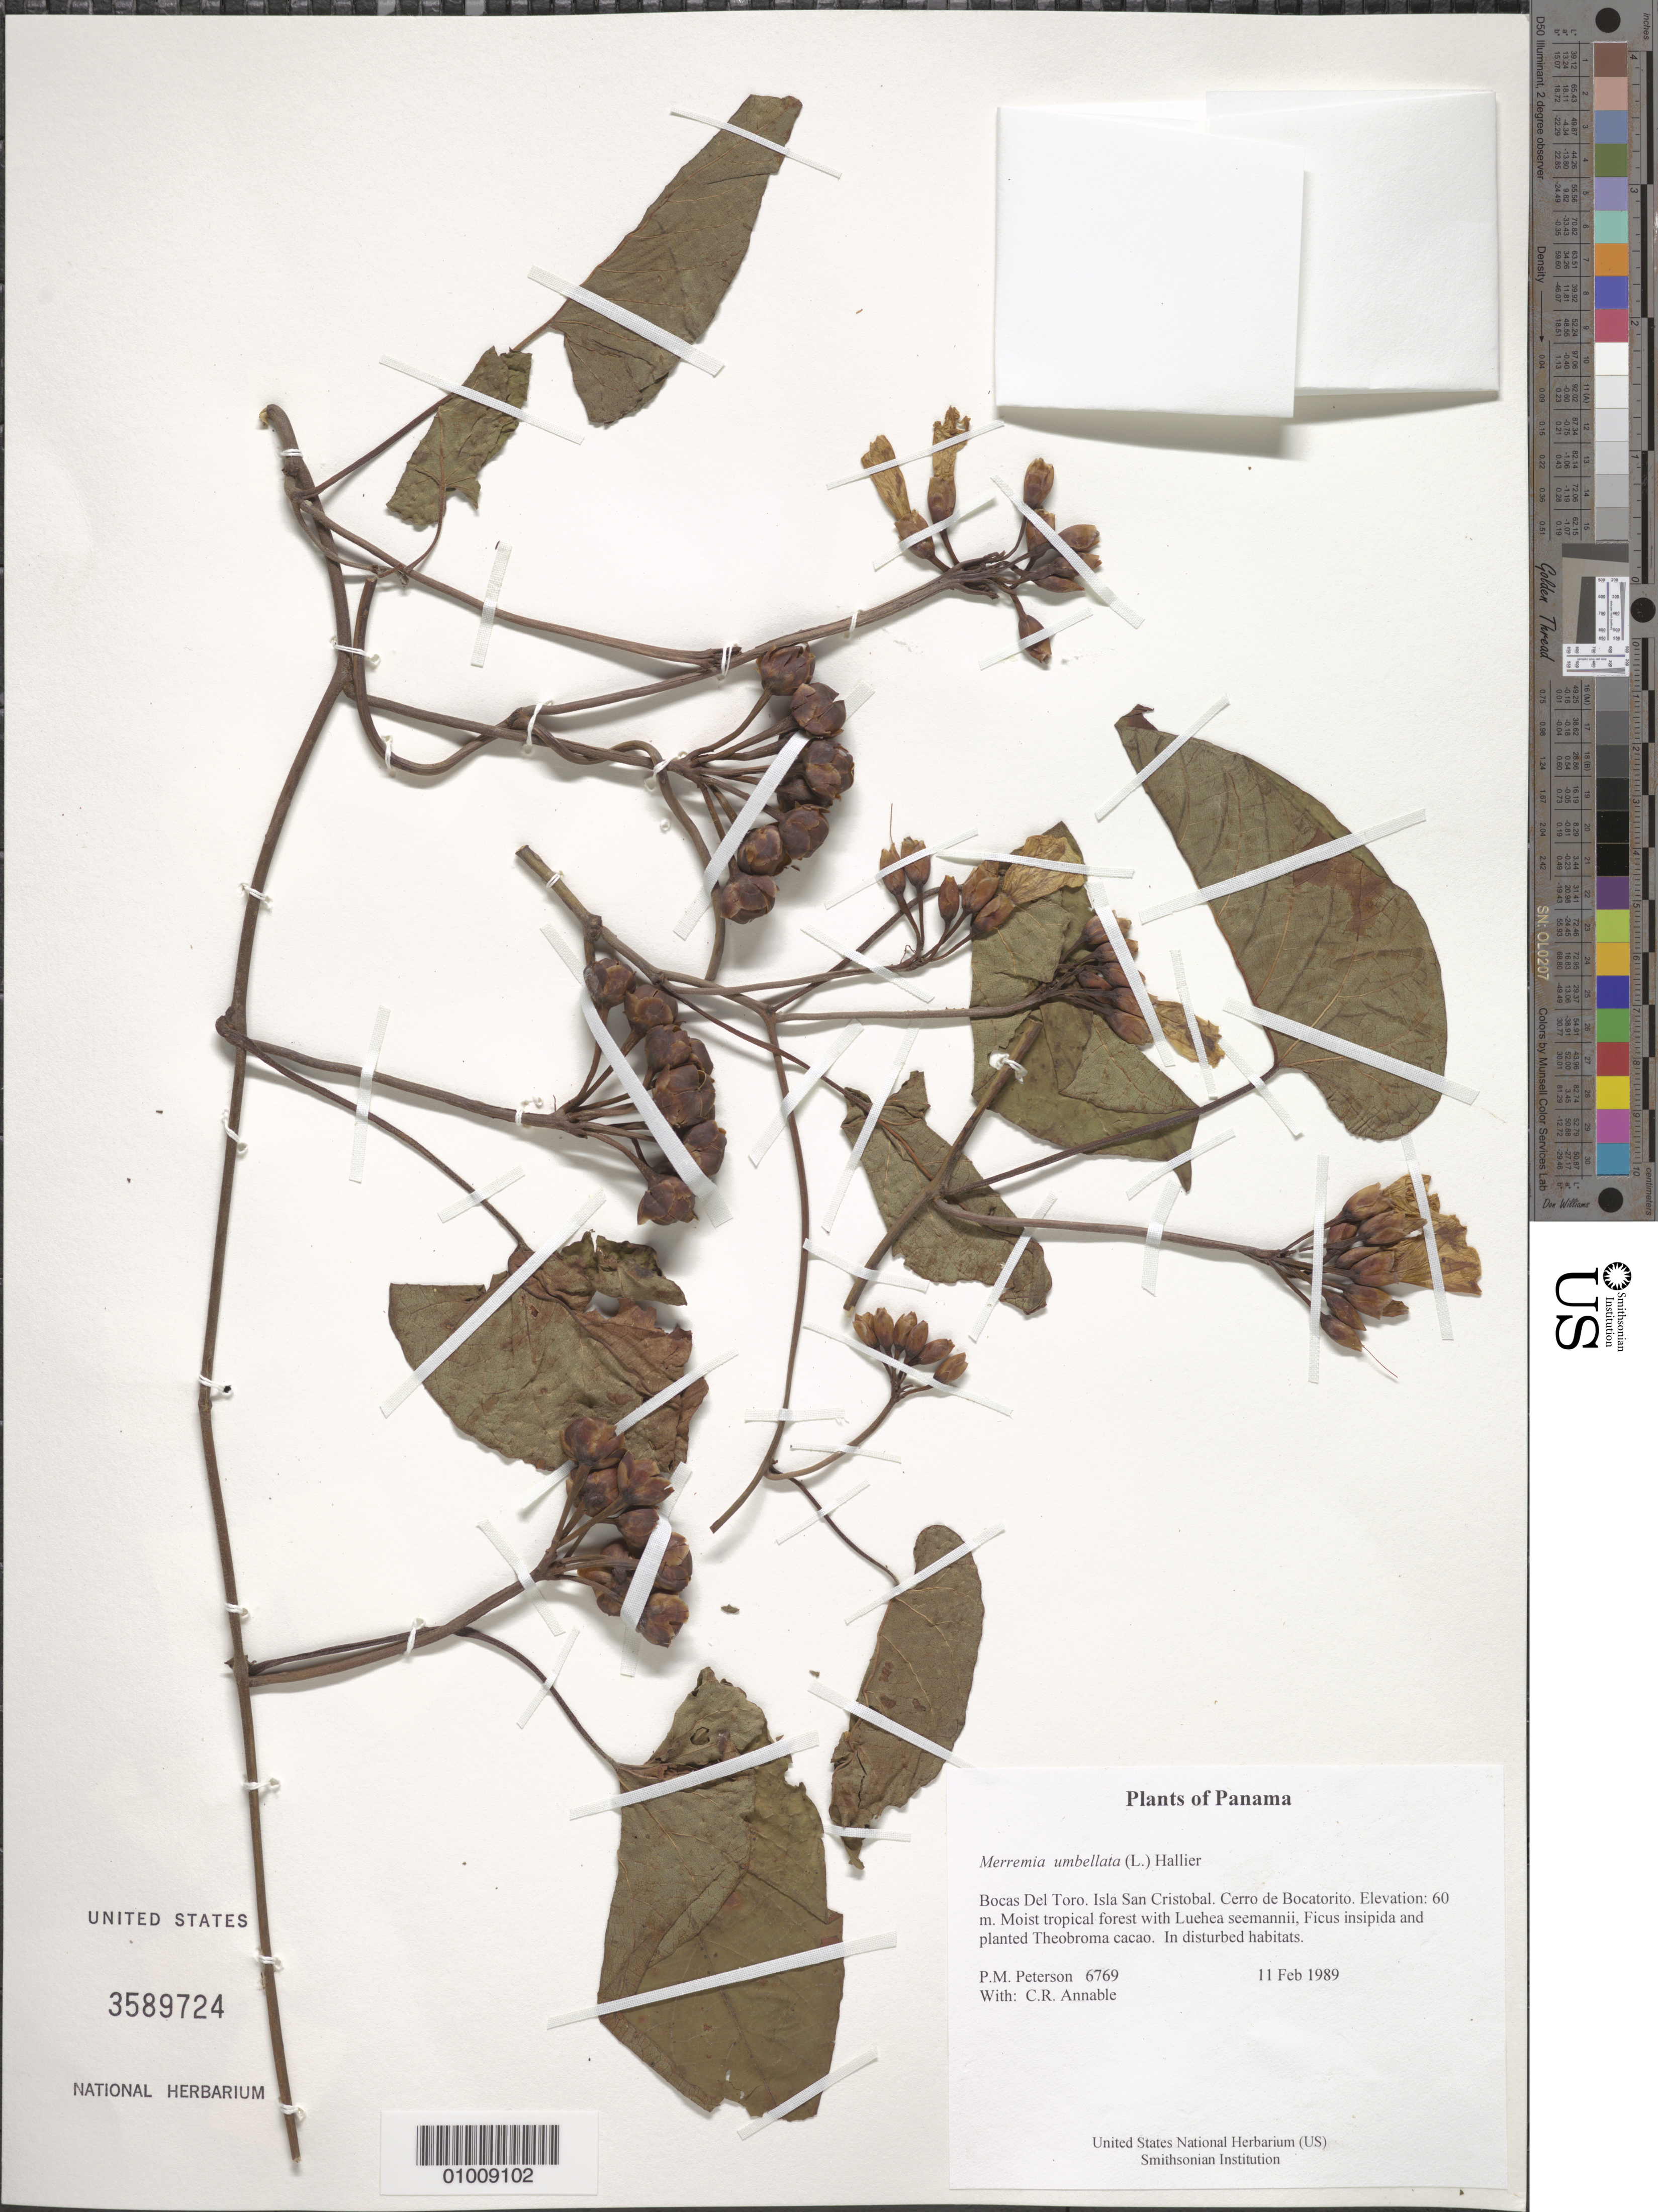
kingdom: Plantae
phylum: Tracheophyta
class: Magnoliopsida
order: Solanales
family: Convolvulaceae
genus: Camonea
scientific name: Camonea umbellata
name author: (L.) A. R. Simões & Staples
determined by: Strong, Mark T., (BOT), Smithsonian Institution - National Museum of Natural History (UNITED STATES)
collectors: P. M. Peterson & C. R. Annable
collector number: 06769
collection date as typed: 11 Feb 1989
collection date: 1989-02-11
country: Panama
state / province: Bocas del Toro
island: San Cristobal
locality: Cerro de Bocatorito.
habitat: Moist tropical forest with Luehea seemannii, Ficus insipida and planted Theobroma cacao. In disturbed habitats.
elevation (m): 60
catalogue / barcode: US 3589724